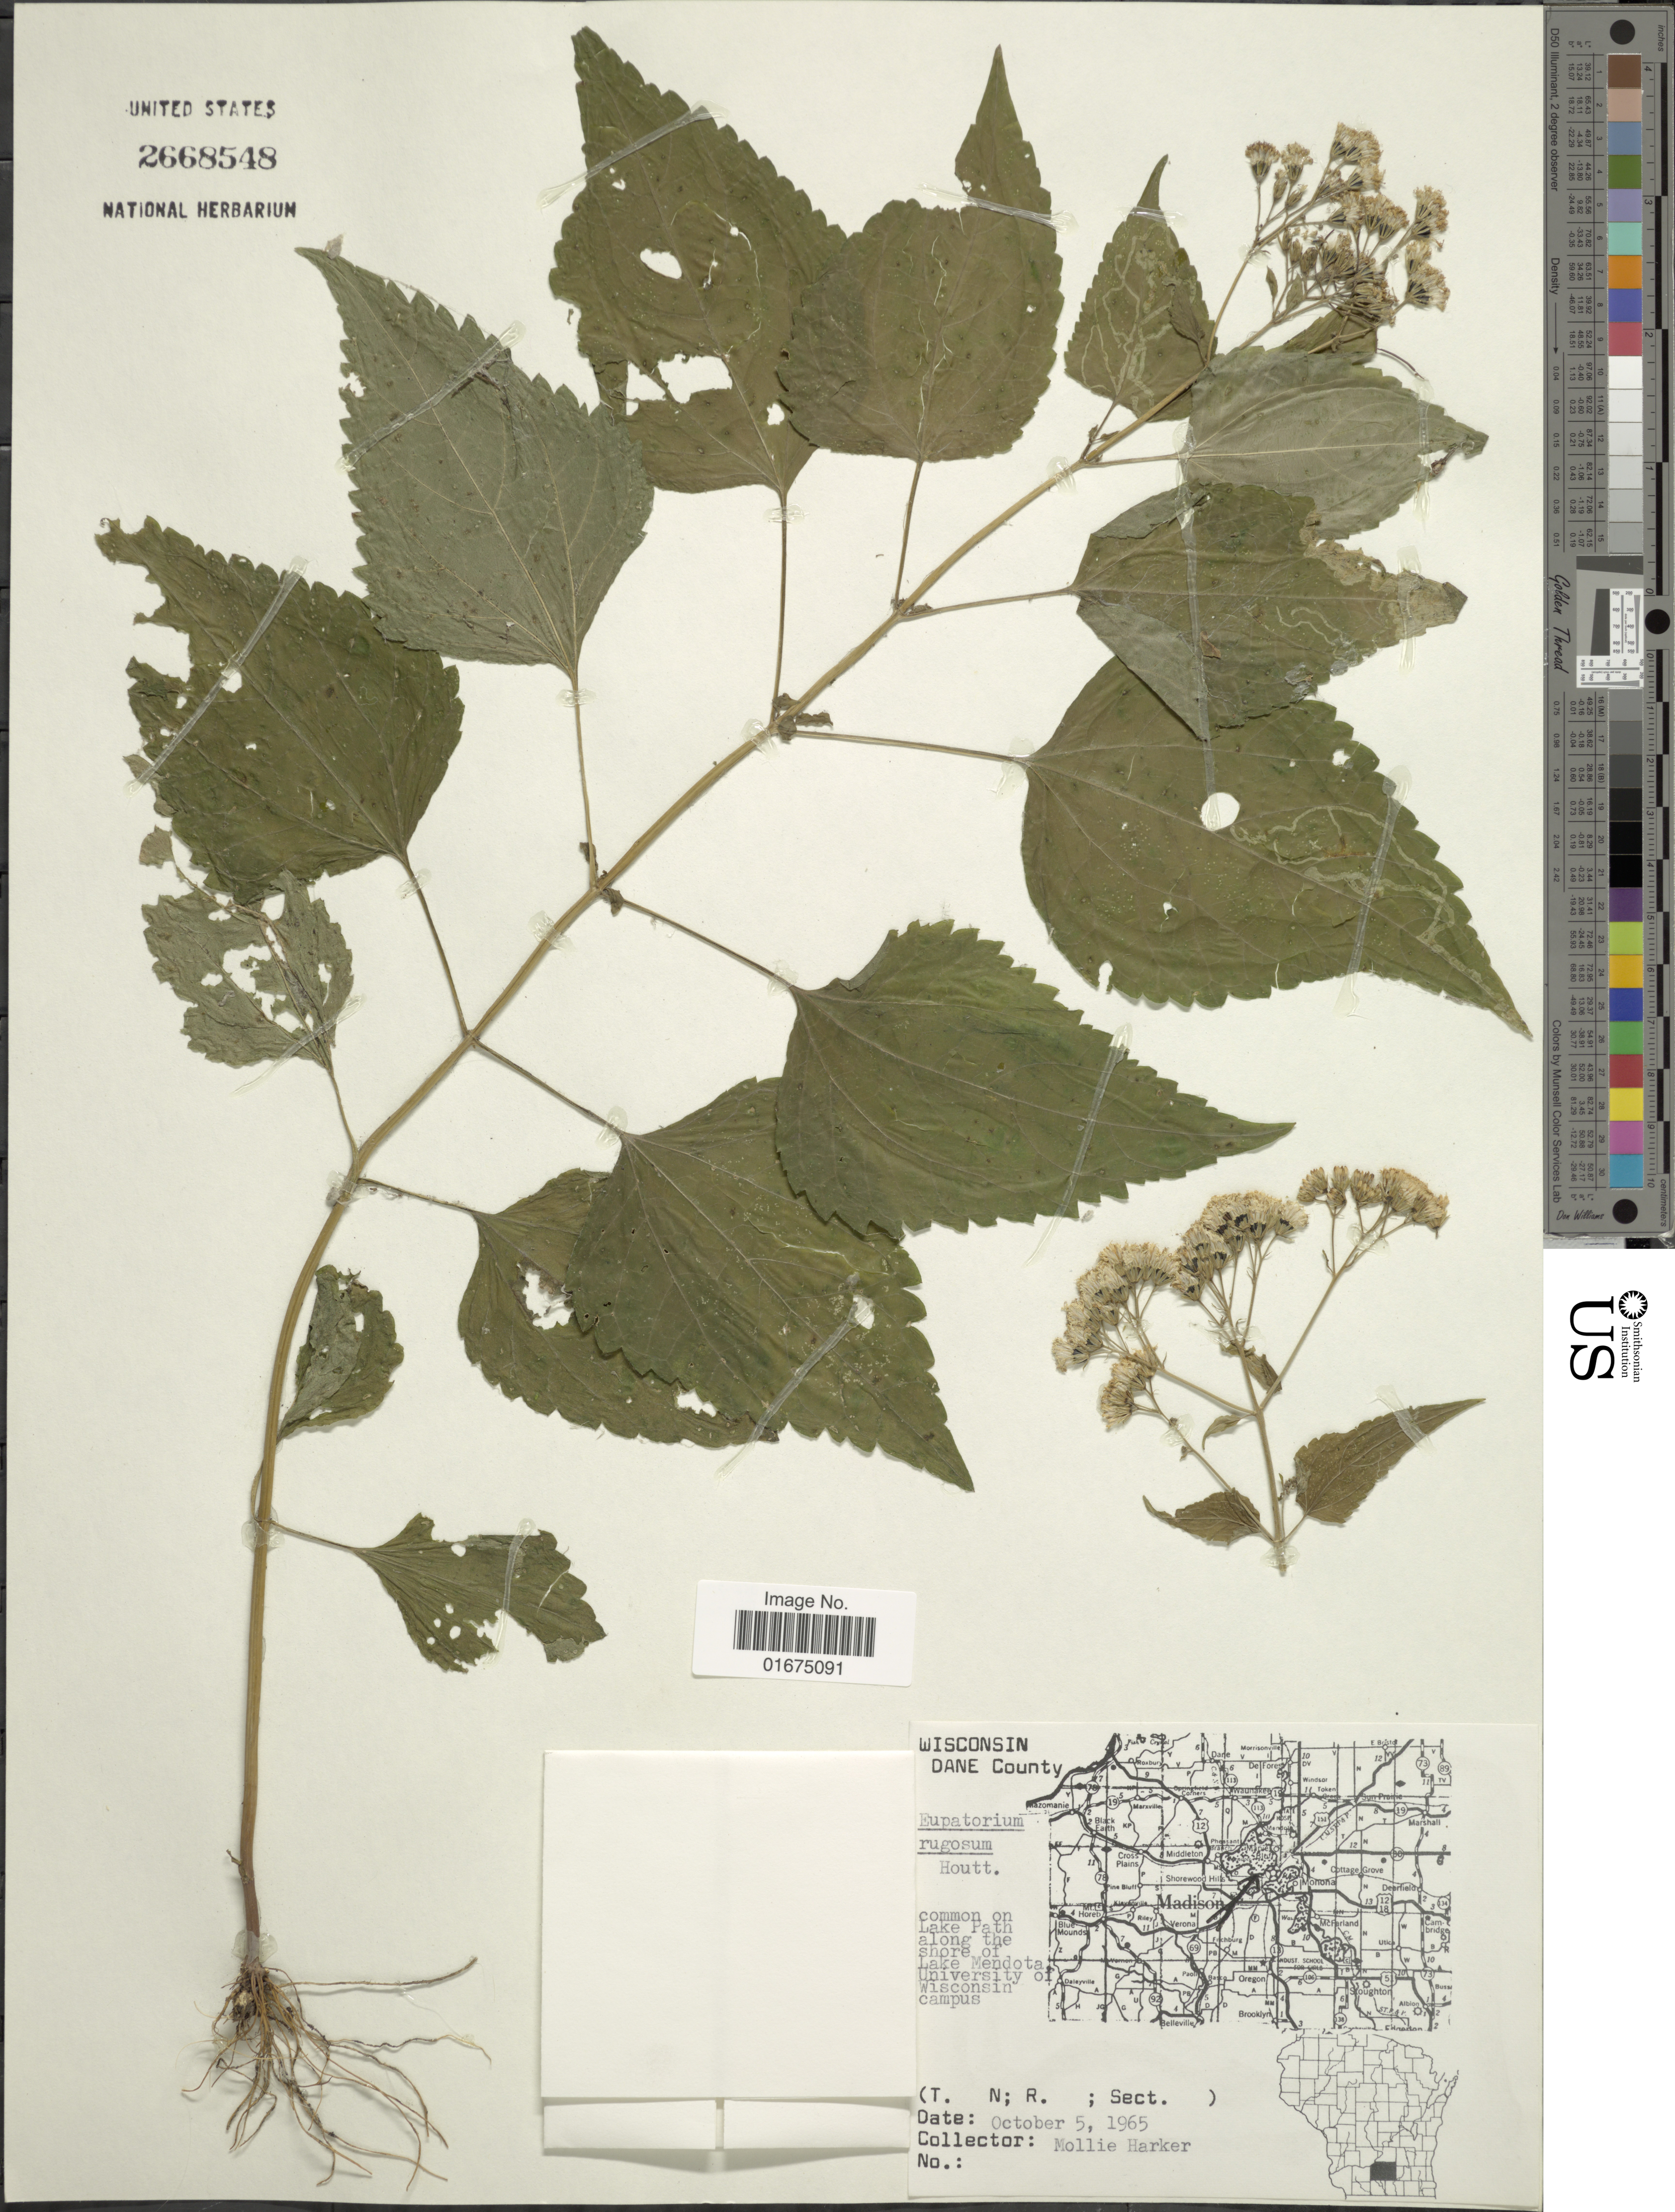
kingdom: Plantae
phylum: Tracheophyta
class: Magnoliopsida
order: Asterales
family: Asteraceae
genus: Ageratina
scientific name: Ageratina altissima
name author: (L.) R.M. King & H. Rob.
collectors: M. Harker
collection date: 1965-10-05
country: United States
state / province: Wisconsin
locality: Dane County, Common on Lake Path along the shore of Lake Mendota, University of Wisconsin campus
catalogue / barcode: US 2668548